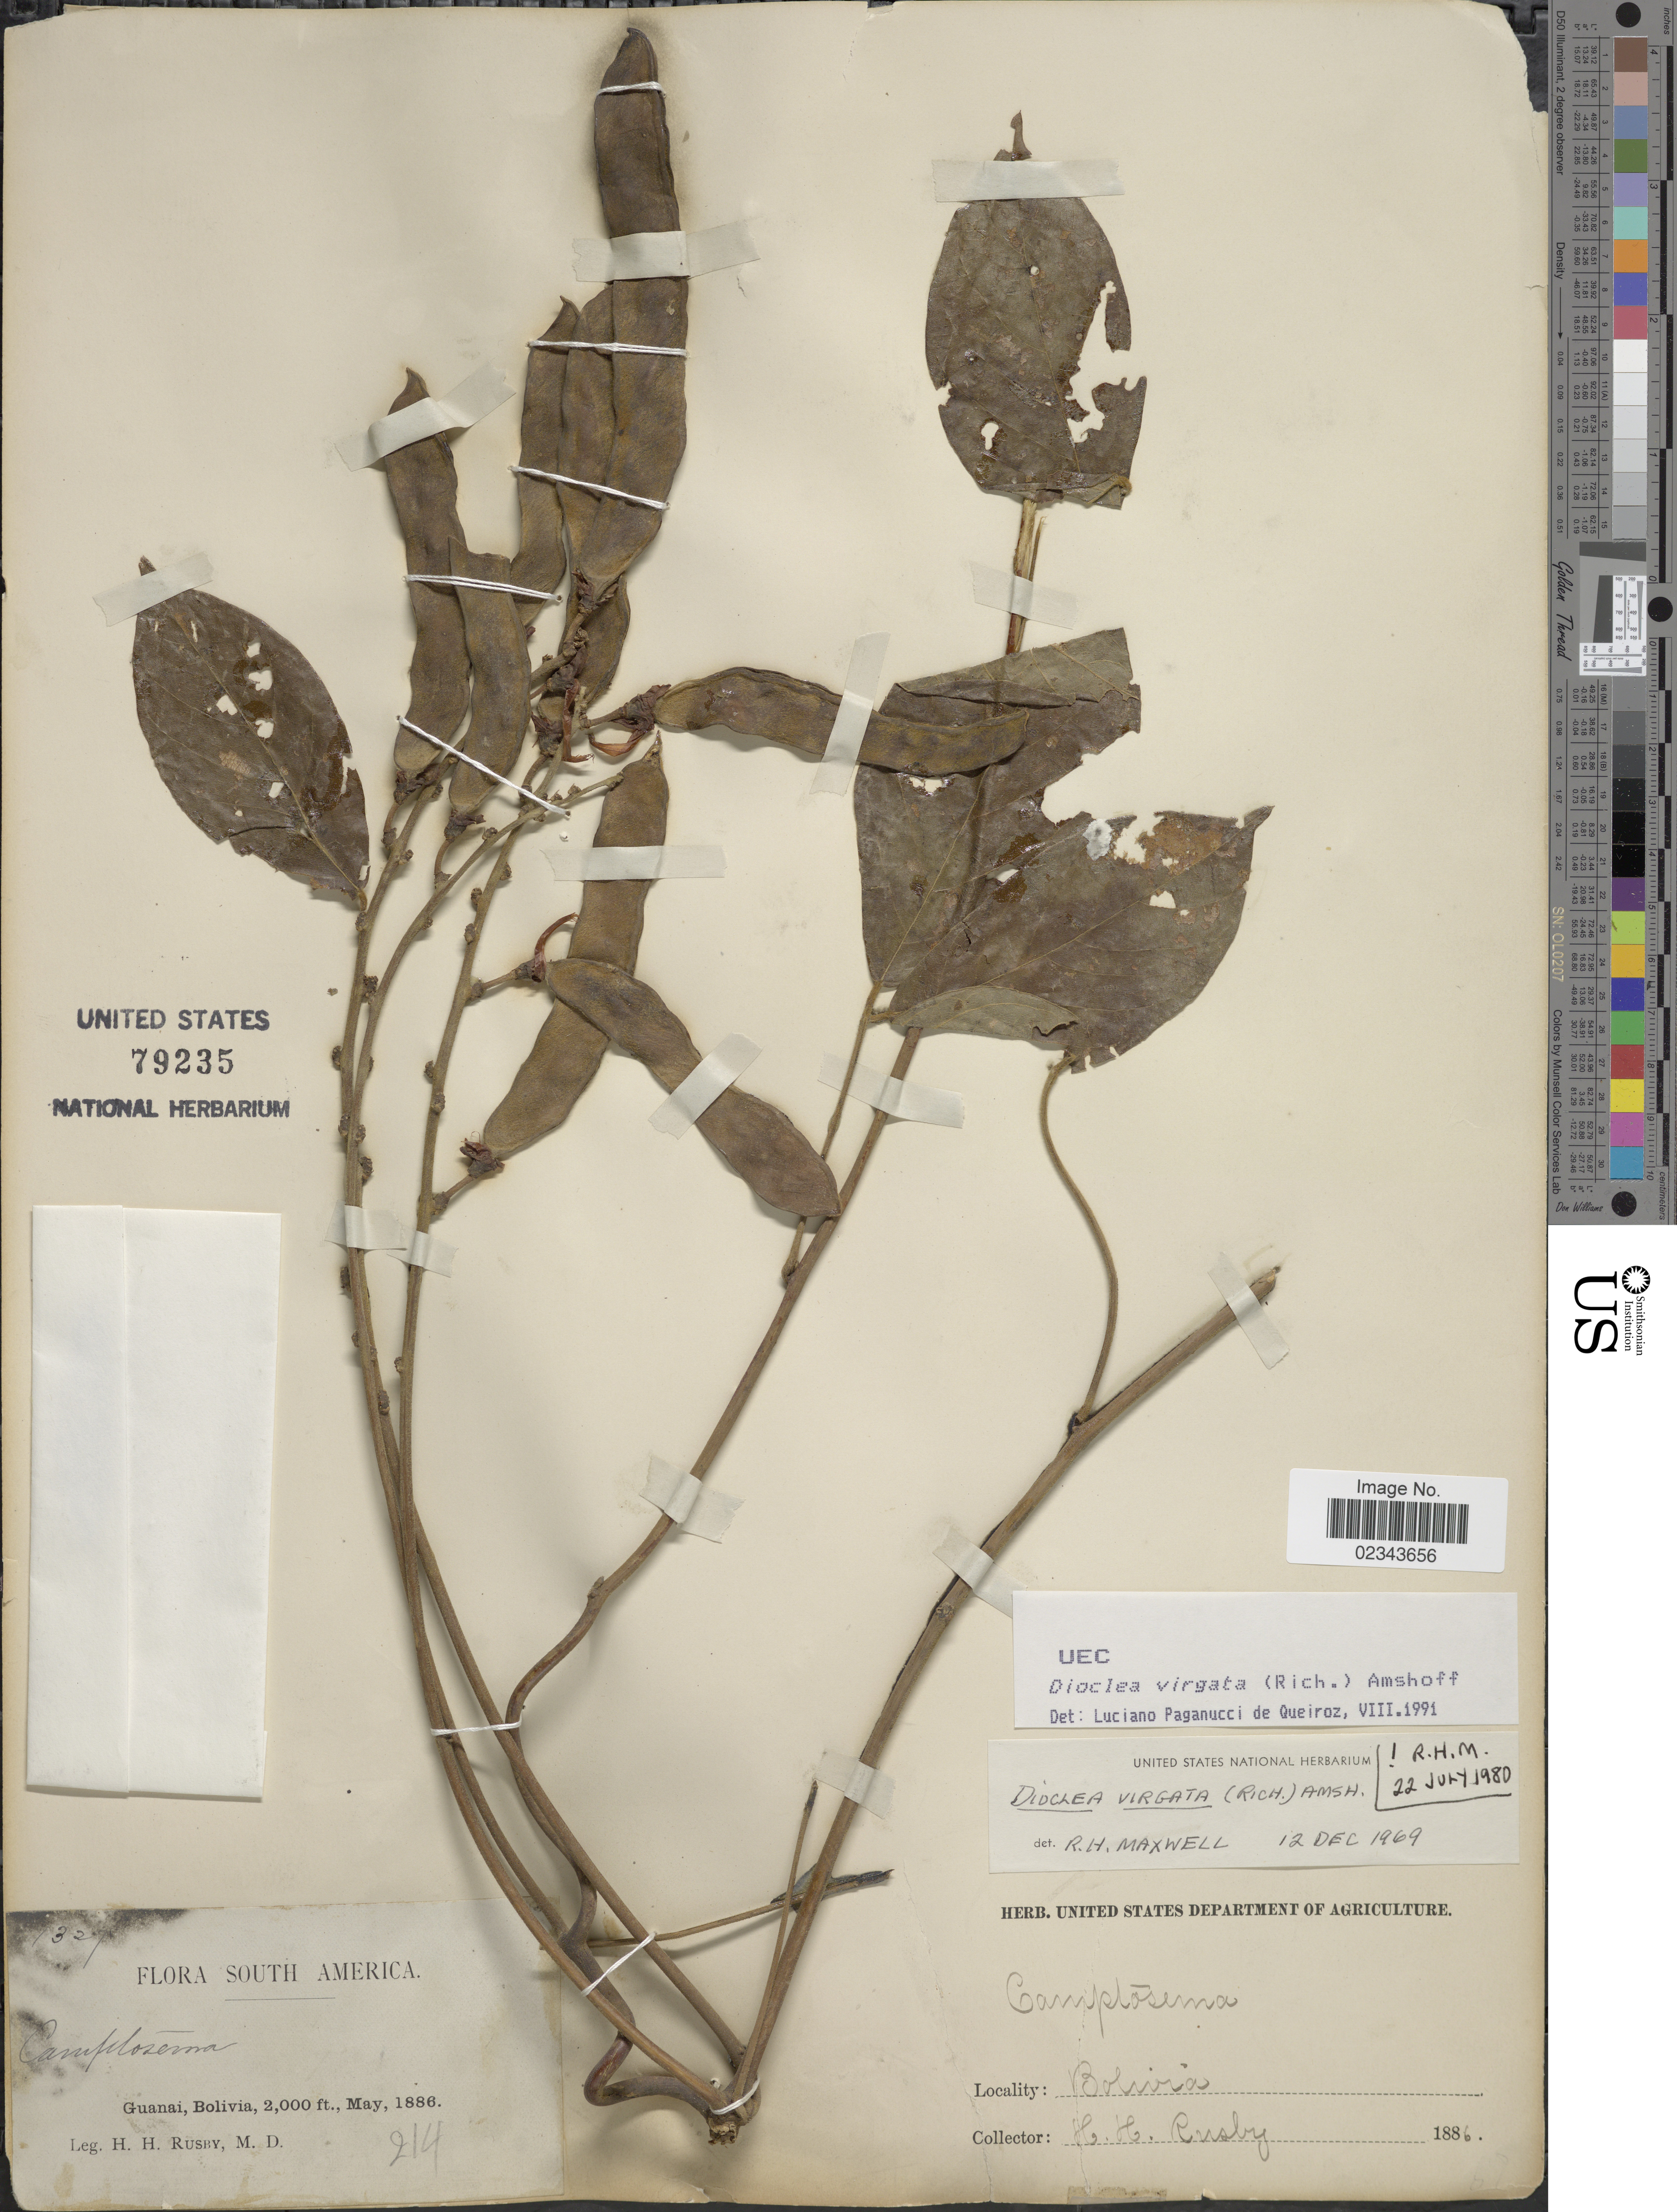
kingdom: Plantae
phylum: Tracheophyta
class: Magnoliopsida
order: Fabales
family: Fabaceae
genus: Dioclea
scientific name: Dioclea virgata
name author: (Rich.) Amshoff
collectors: H. H. Rusby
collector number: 1327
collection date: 1886-05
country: Bolivia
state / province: La Páz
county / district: Larecaja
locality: Guanay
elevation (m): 610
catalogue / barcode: US 79235